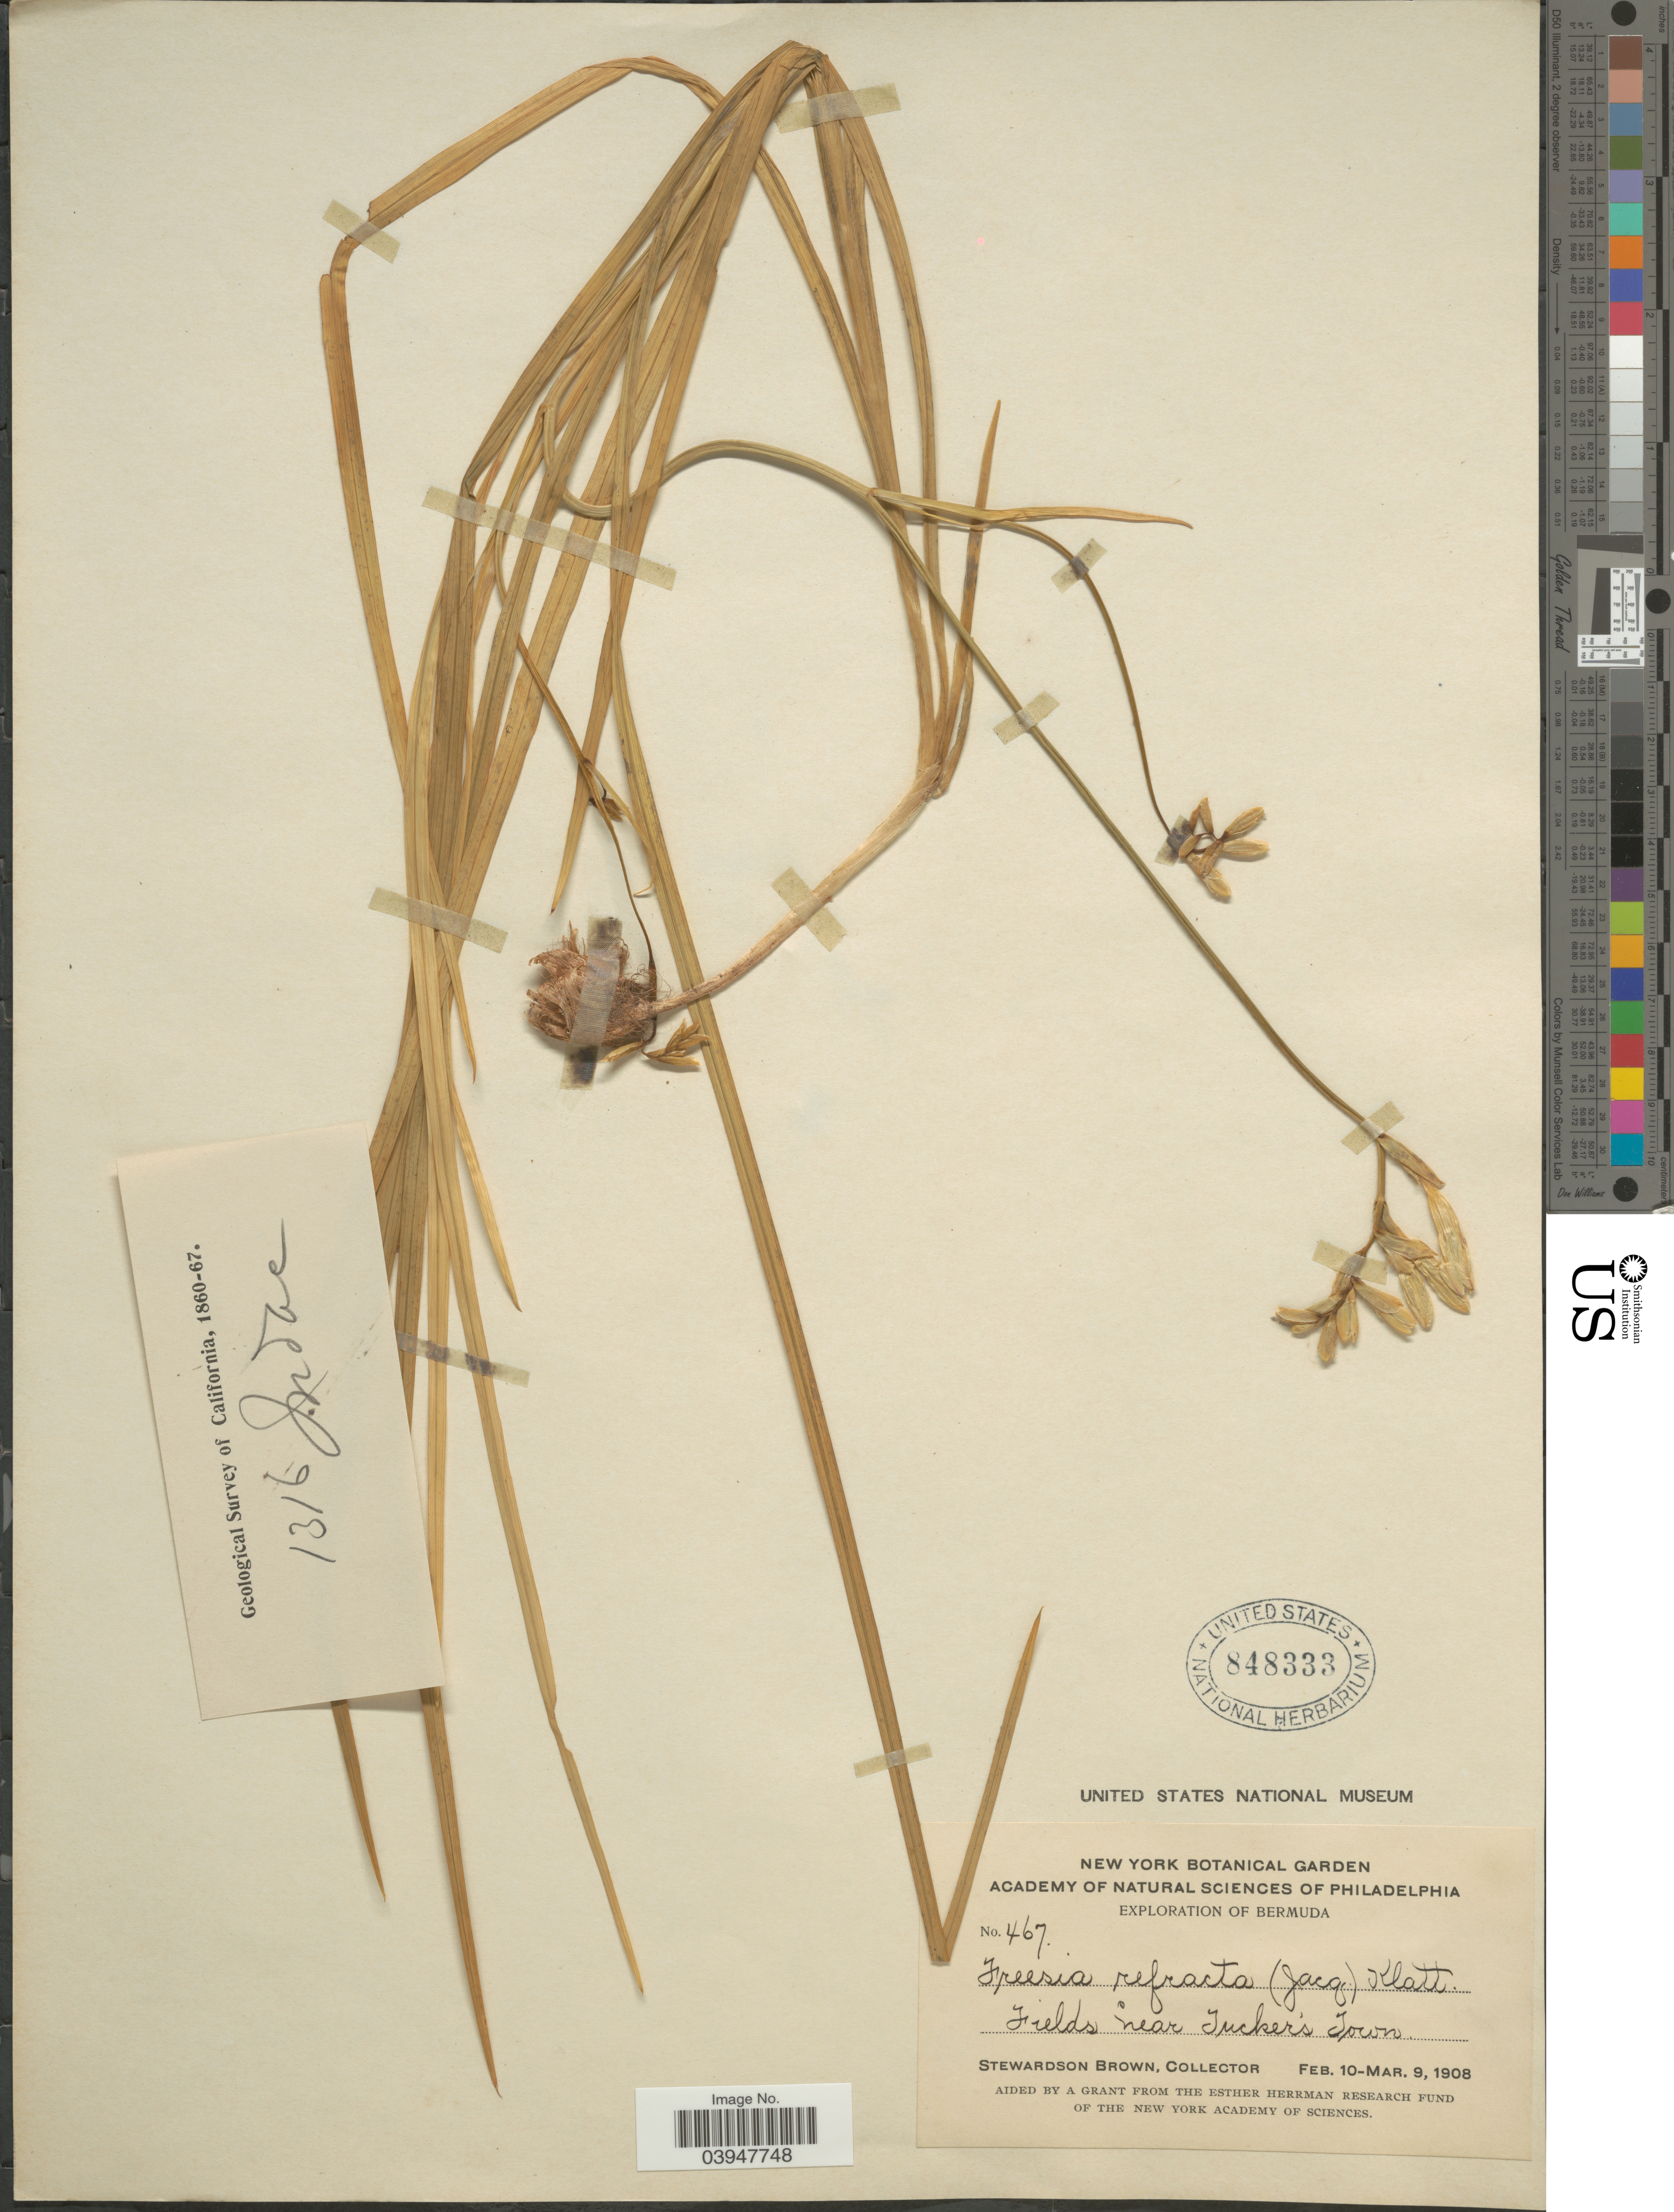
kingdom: Plantae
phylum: Tracheophyta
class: Liliopsida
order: Asparagales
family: Iridaceae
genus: Freesia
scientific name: Freesia refracta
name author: (Jacq.) Klatt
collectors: S. Brown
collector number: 467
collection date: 1908-02-10/1908-03-09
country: Bermuda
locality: Fields near Tucker's Town.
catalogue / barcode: US 848333